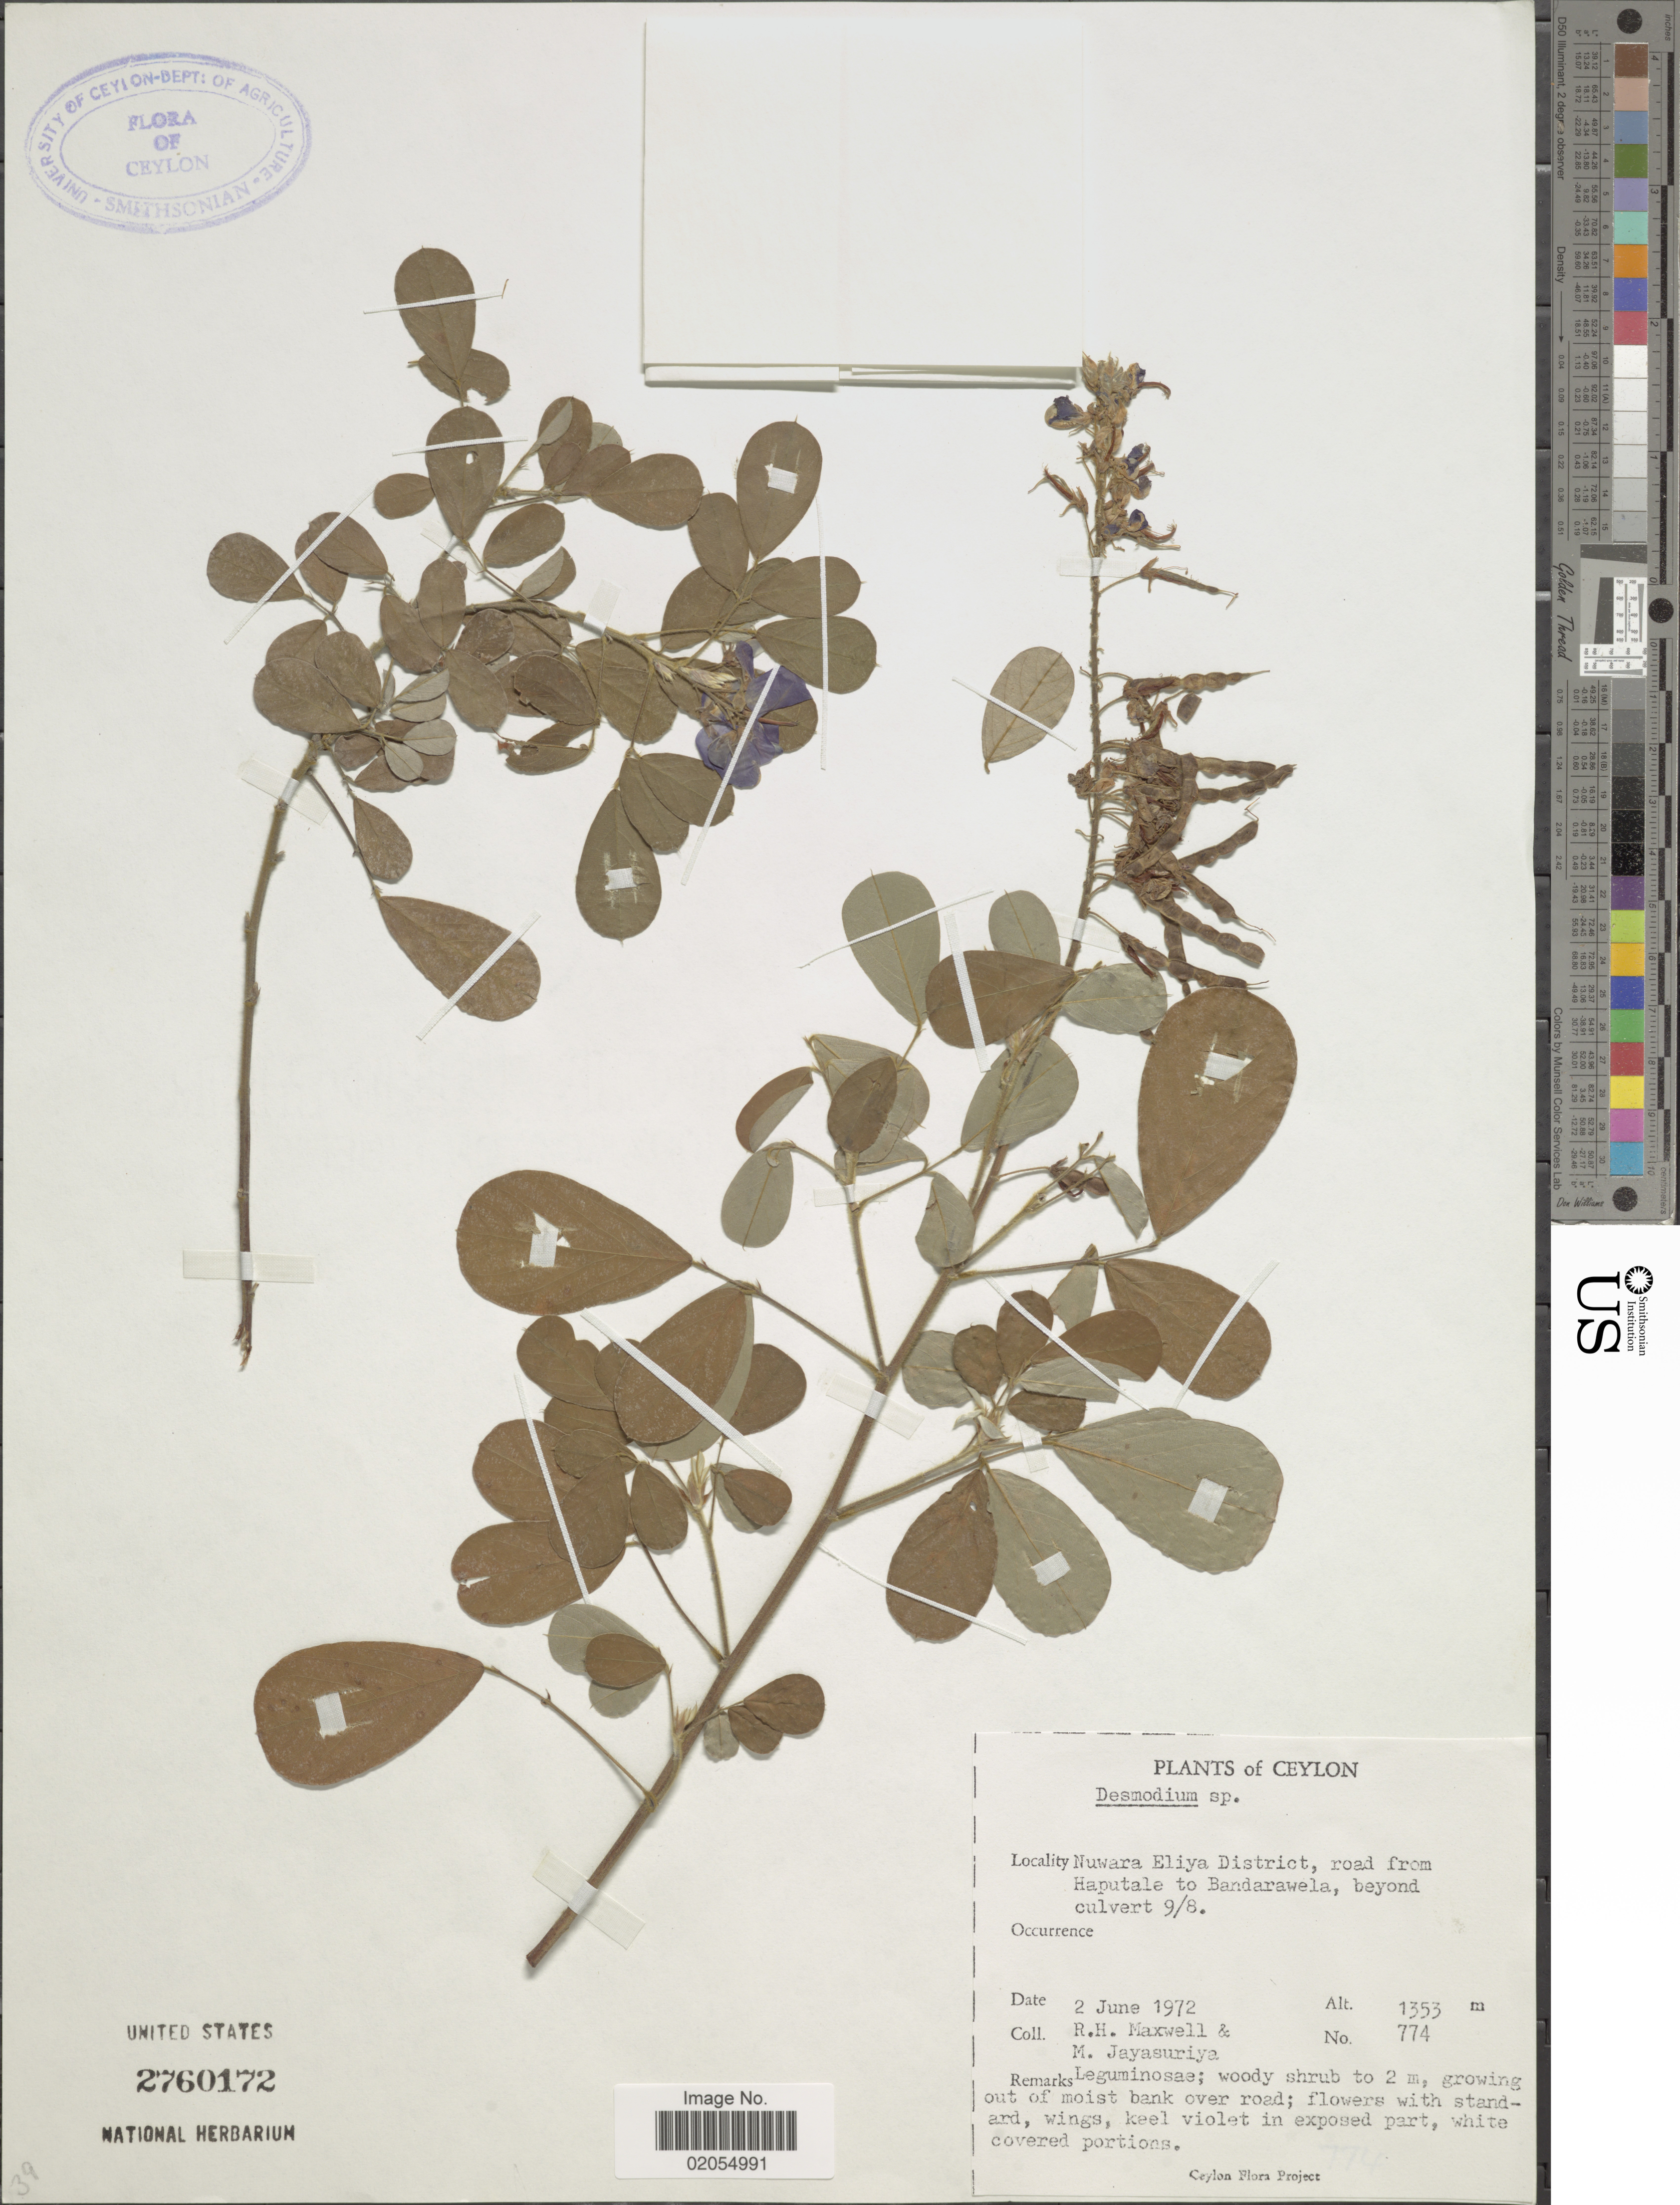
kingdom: Plantae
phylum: Tracheophyta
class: Magnoliopsida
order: Fabales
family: Fabaceae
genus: Desmodium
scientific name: Desmodium sp.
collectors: R. Maxwell & M. Jayasuriya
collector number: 774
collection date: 1972-06-02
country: Sri Lanka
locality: Ceylon. Nuwara Eliya District, road from Haputale to Bandarawela, beyond culvert 9/8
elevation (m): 1353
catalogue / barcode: US 2760172